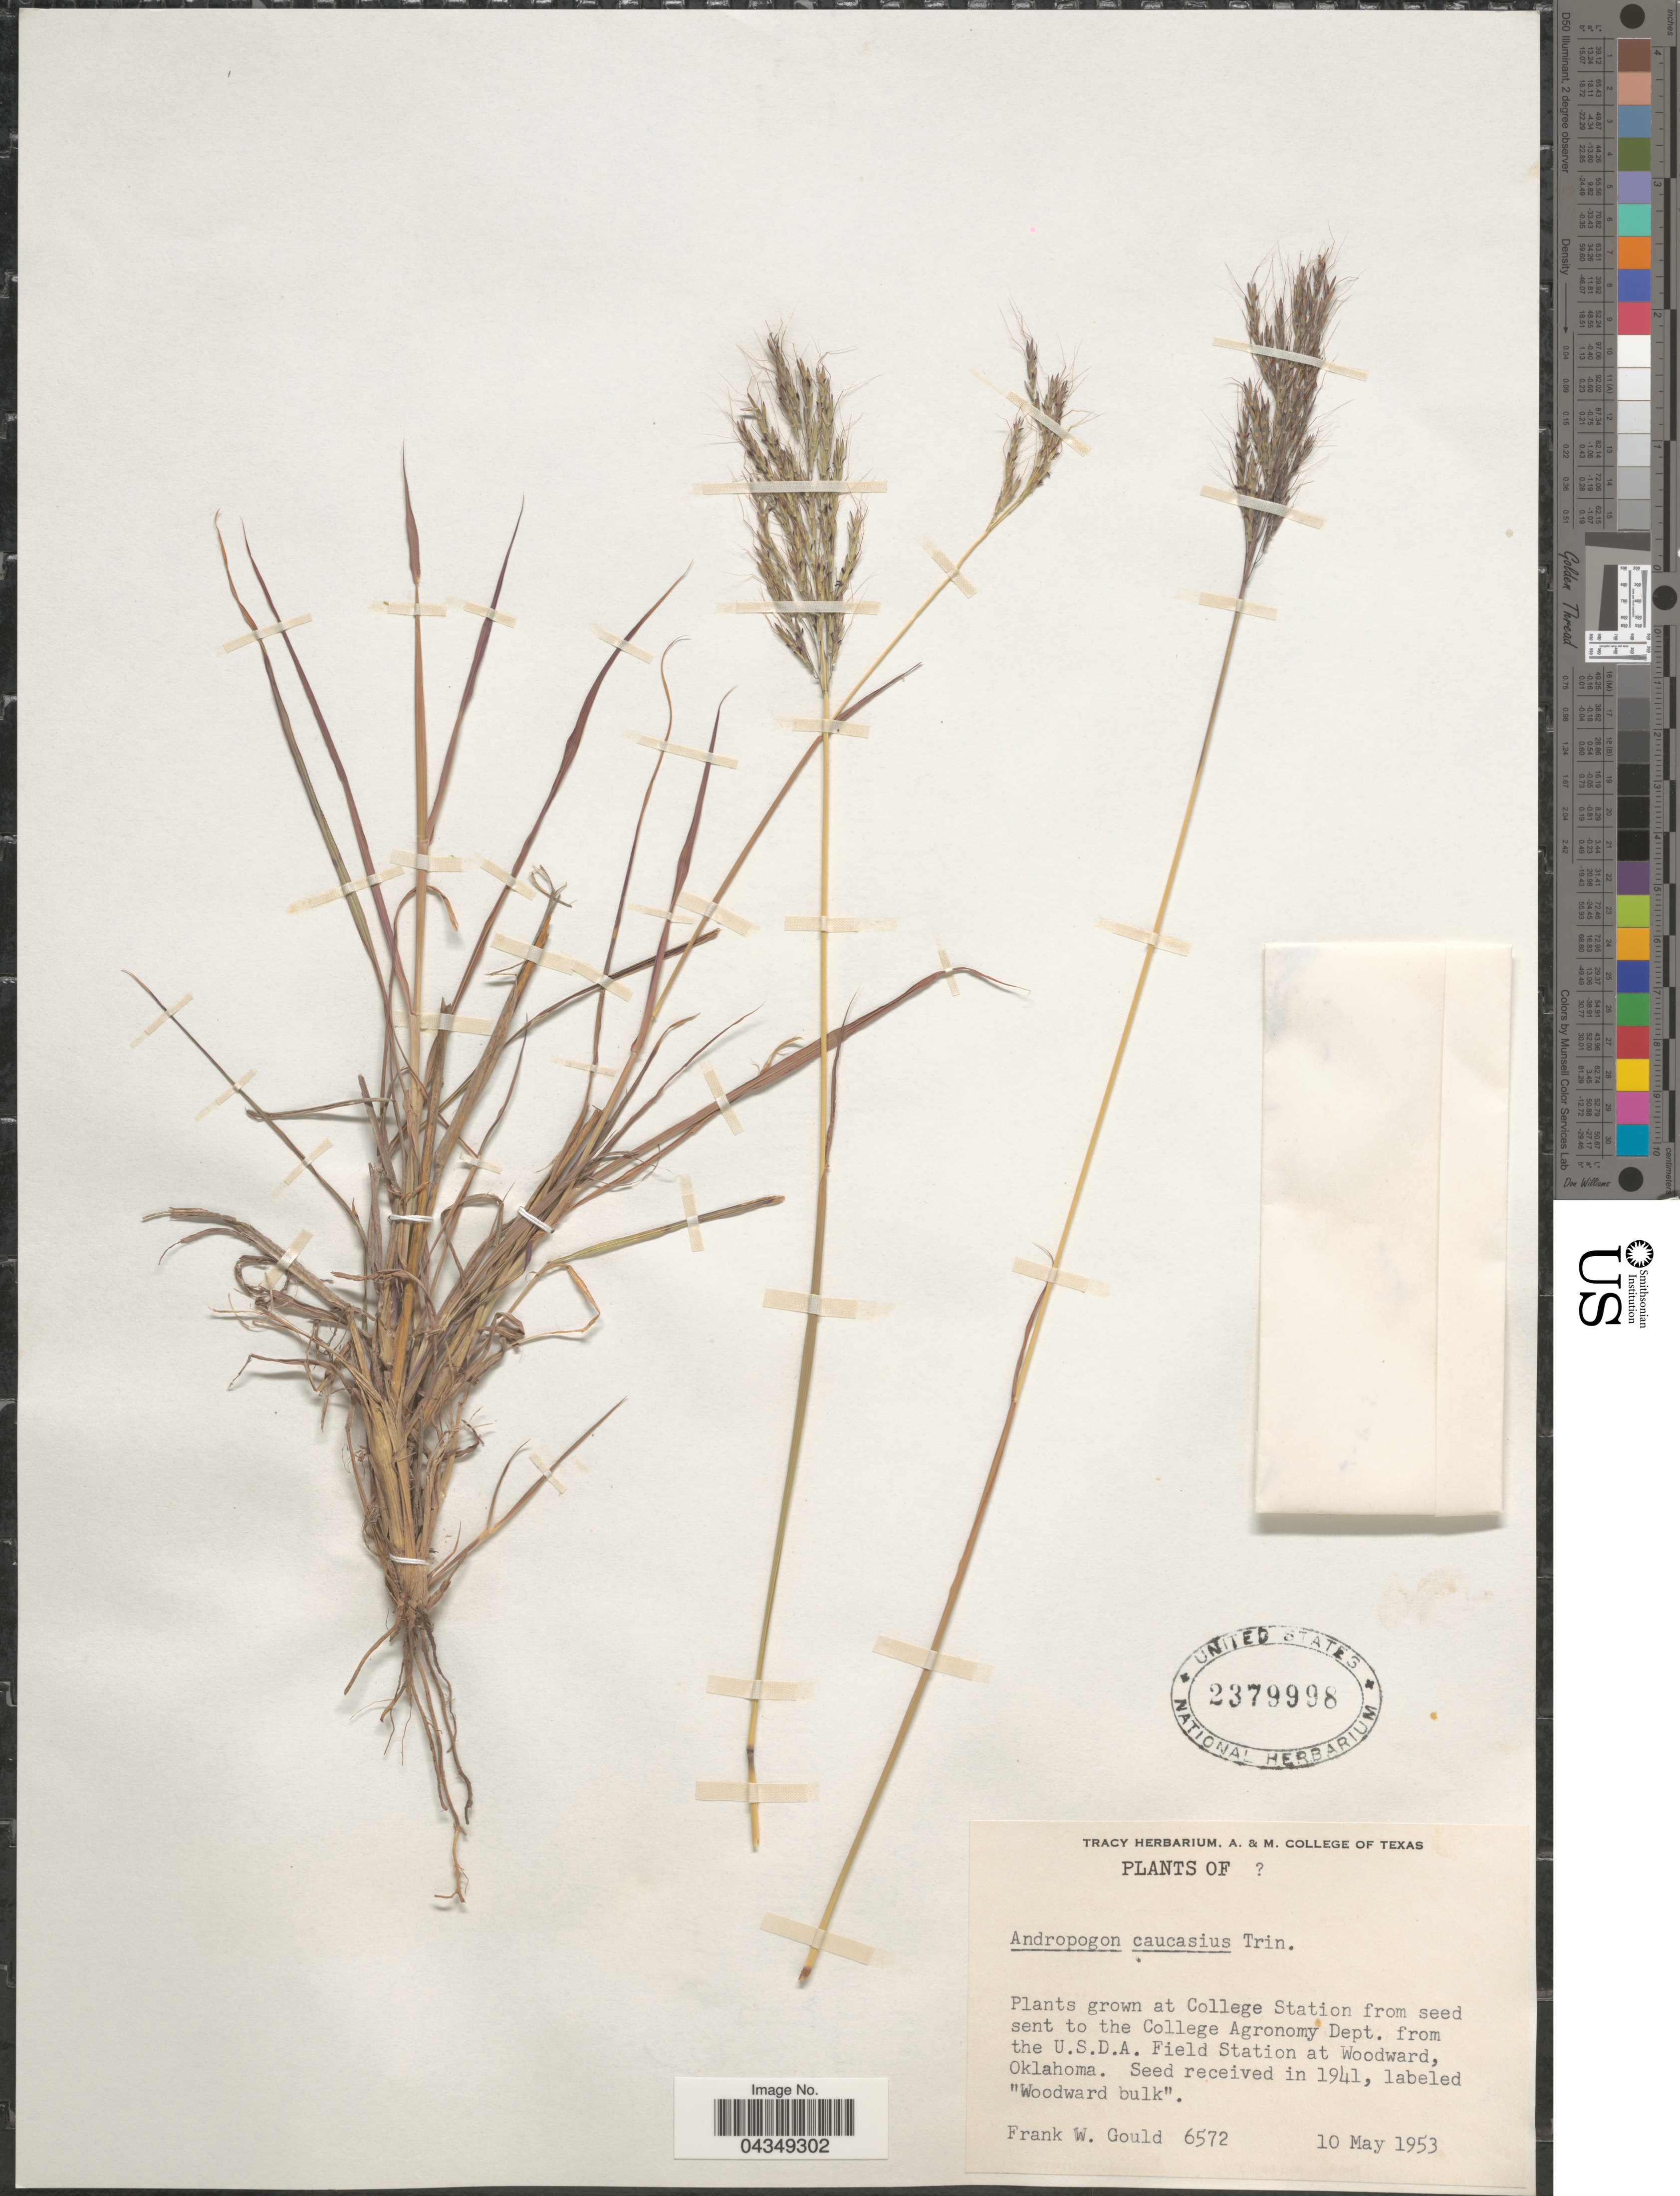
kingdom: Plantae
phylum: Tracheophyta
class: Liliopsida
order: Poales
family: Poaceae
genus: Bothriochloa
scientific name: Bothriochloa caucasica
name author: (Trin.) C. E. Hubb.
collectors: F. W. Gould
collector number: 6572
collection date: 1953-05-10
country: United States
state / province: Oklahoma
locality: Plants grown at College Station from seed sent to the College Agronomy Dept.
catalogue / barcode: US 2379998